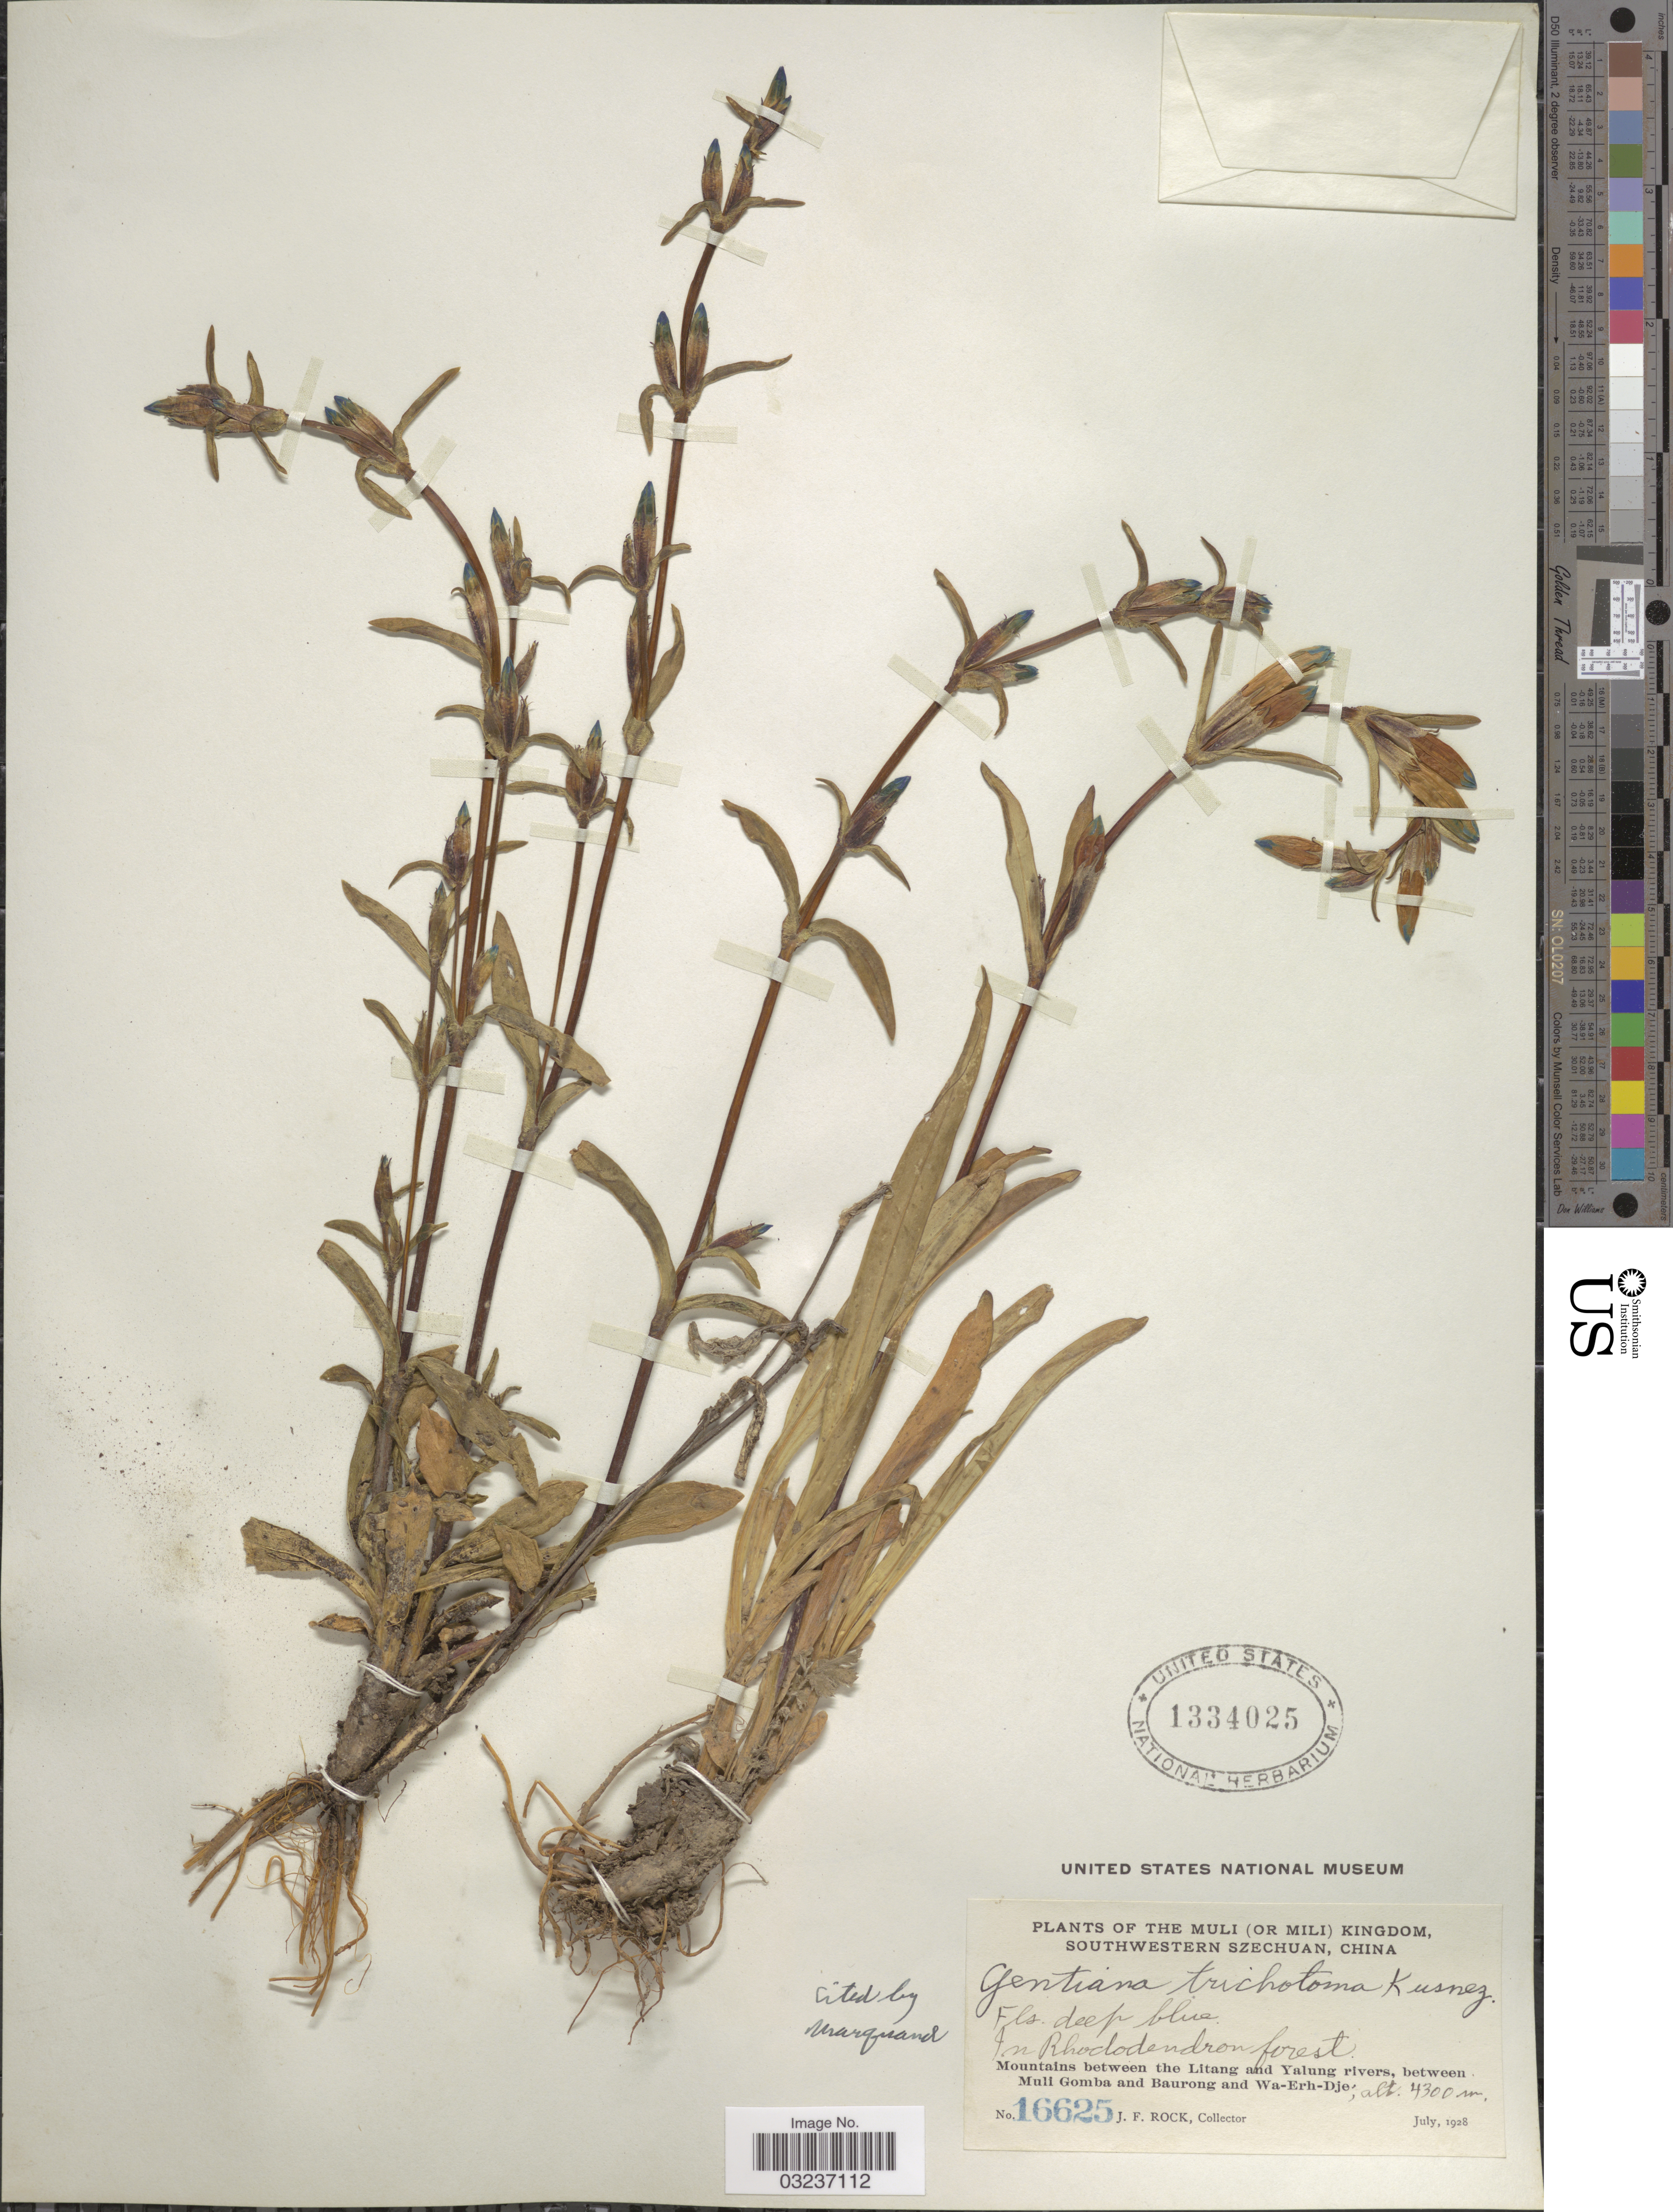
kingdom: Plantae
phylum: Tracheophyta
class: Magnoliopsida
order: Gentianales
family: Gentianaceae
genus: Gentiana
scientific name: Gentiana trichotoma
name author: Kusn.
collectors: J. Rock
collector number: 16625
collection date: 1928-07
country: China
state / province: Sichuan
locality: The Muli (or Mili) Kingdom. Southwestern Szechuan. Mountains between the Litang and Yalung rivers, between Muli Gomba and Baurong and Wa-Erh-Dje.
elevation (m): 4300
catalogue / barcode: US 1334025